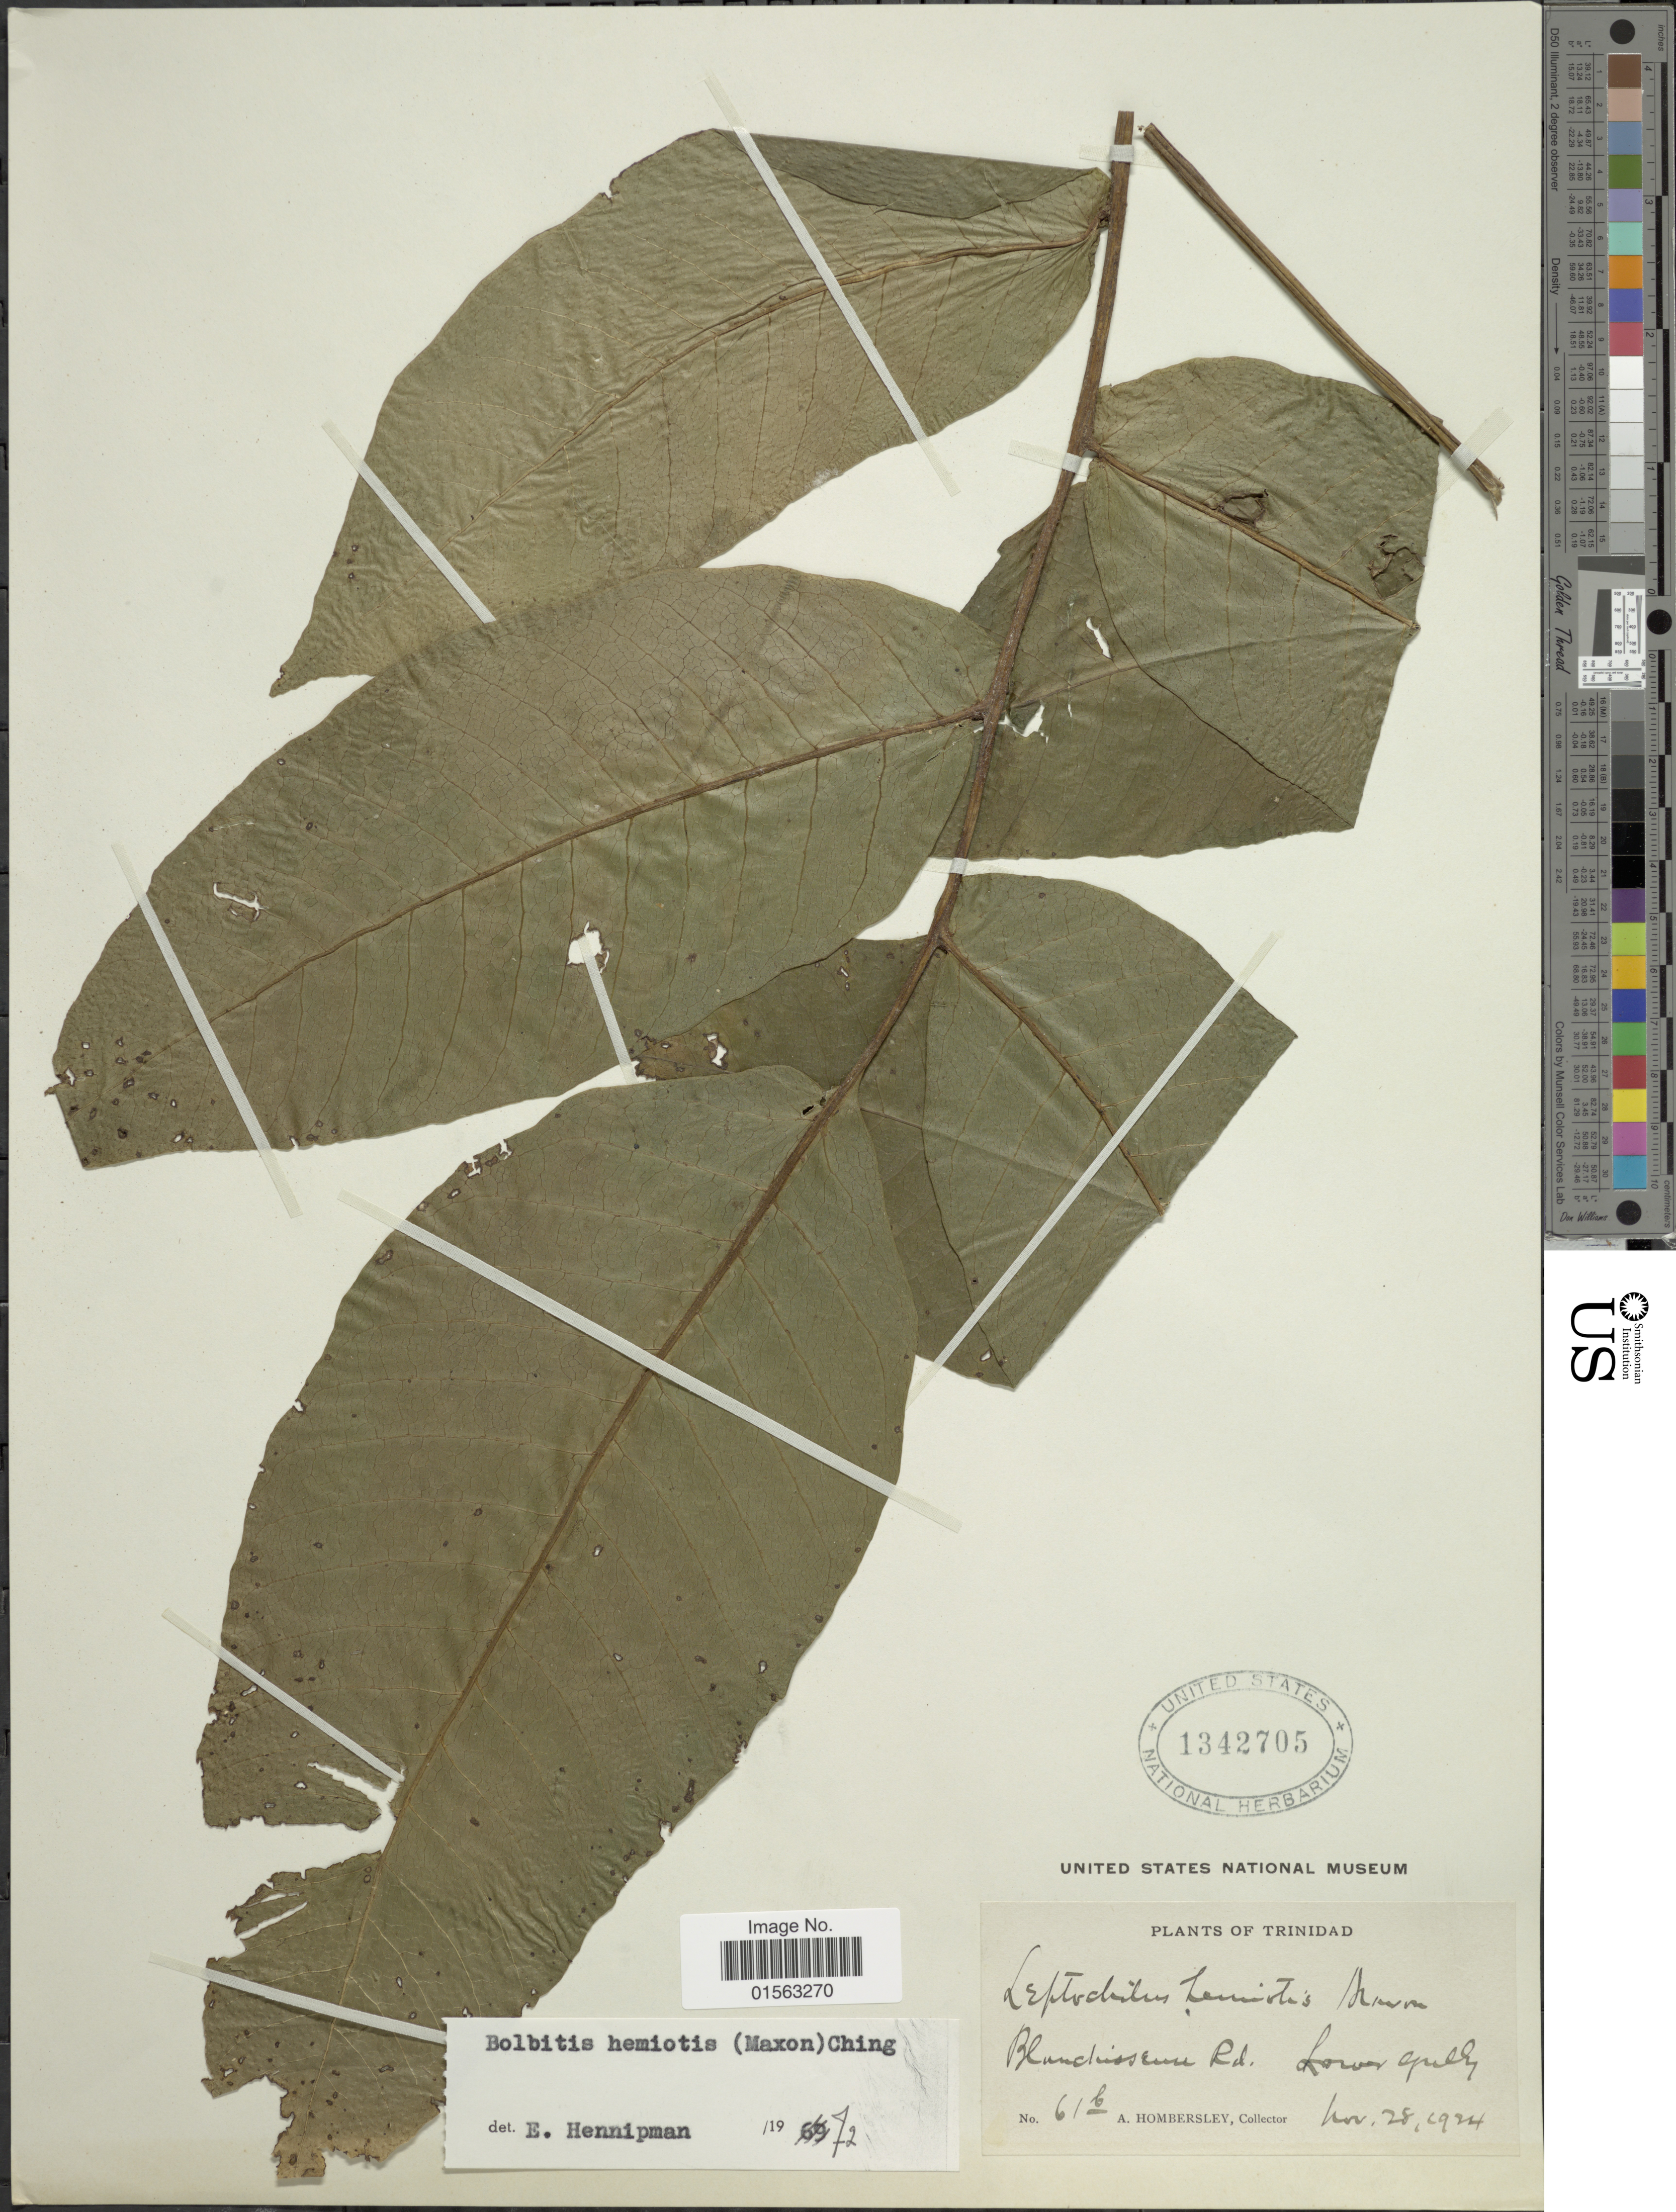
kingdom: Plantae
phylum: Tracheophyta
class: Polypodiopsida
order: Polypodiales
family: Dryopteridaceae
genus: Mickelia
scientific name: Mickelia hemiotis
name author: (Maxon) R.C. Moran et al.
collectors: A. Hombersley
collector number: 61b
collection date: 1924-11-28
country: Trinidad and Tobago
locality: Trinidad, Blundchisseu Rd, Lower gully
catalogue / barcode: US 1342705